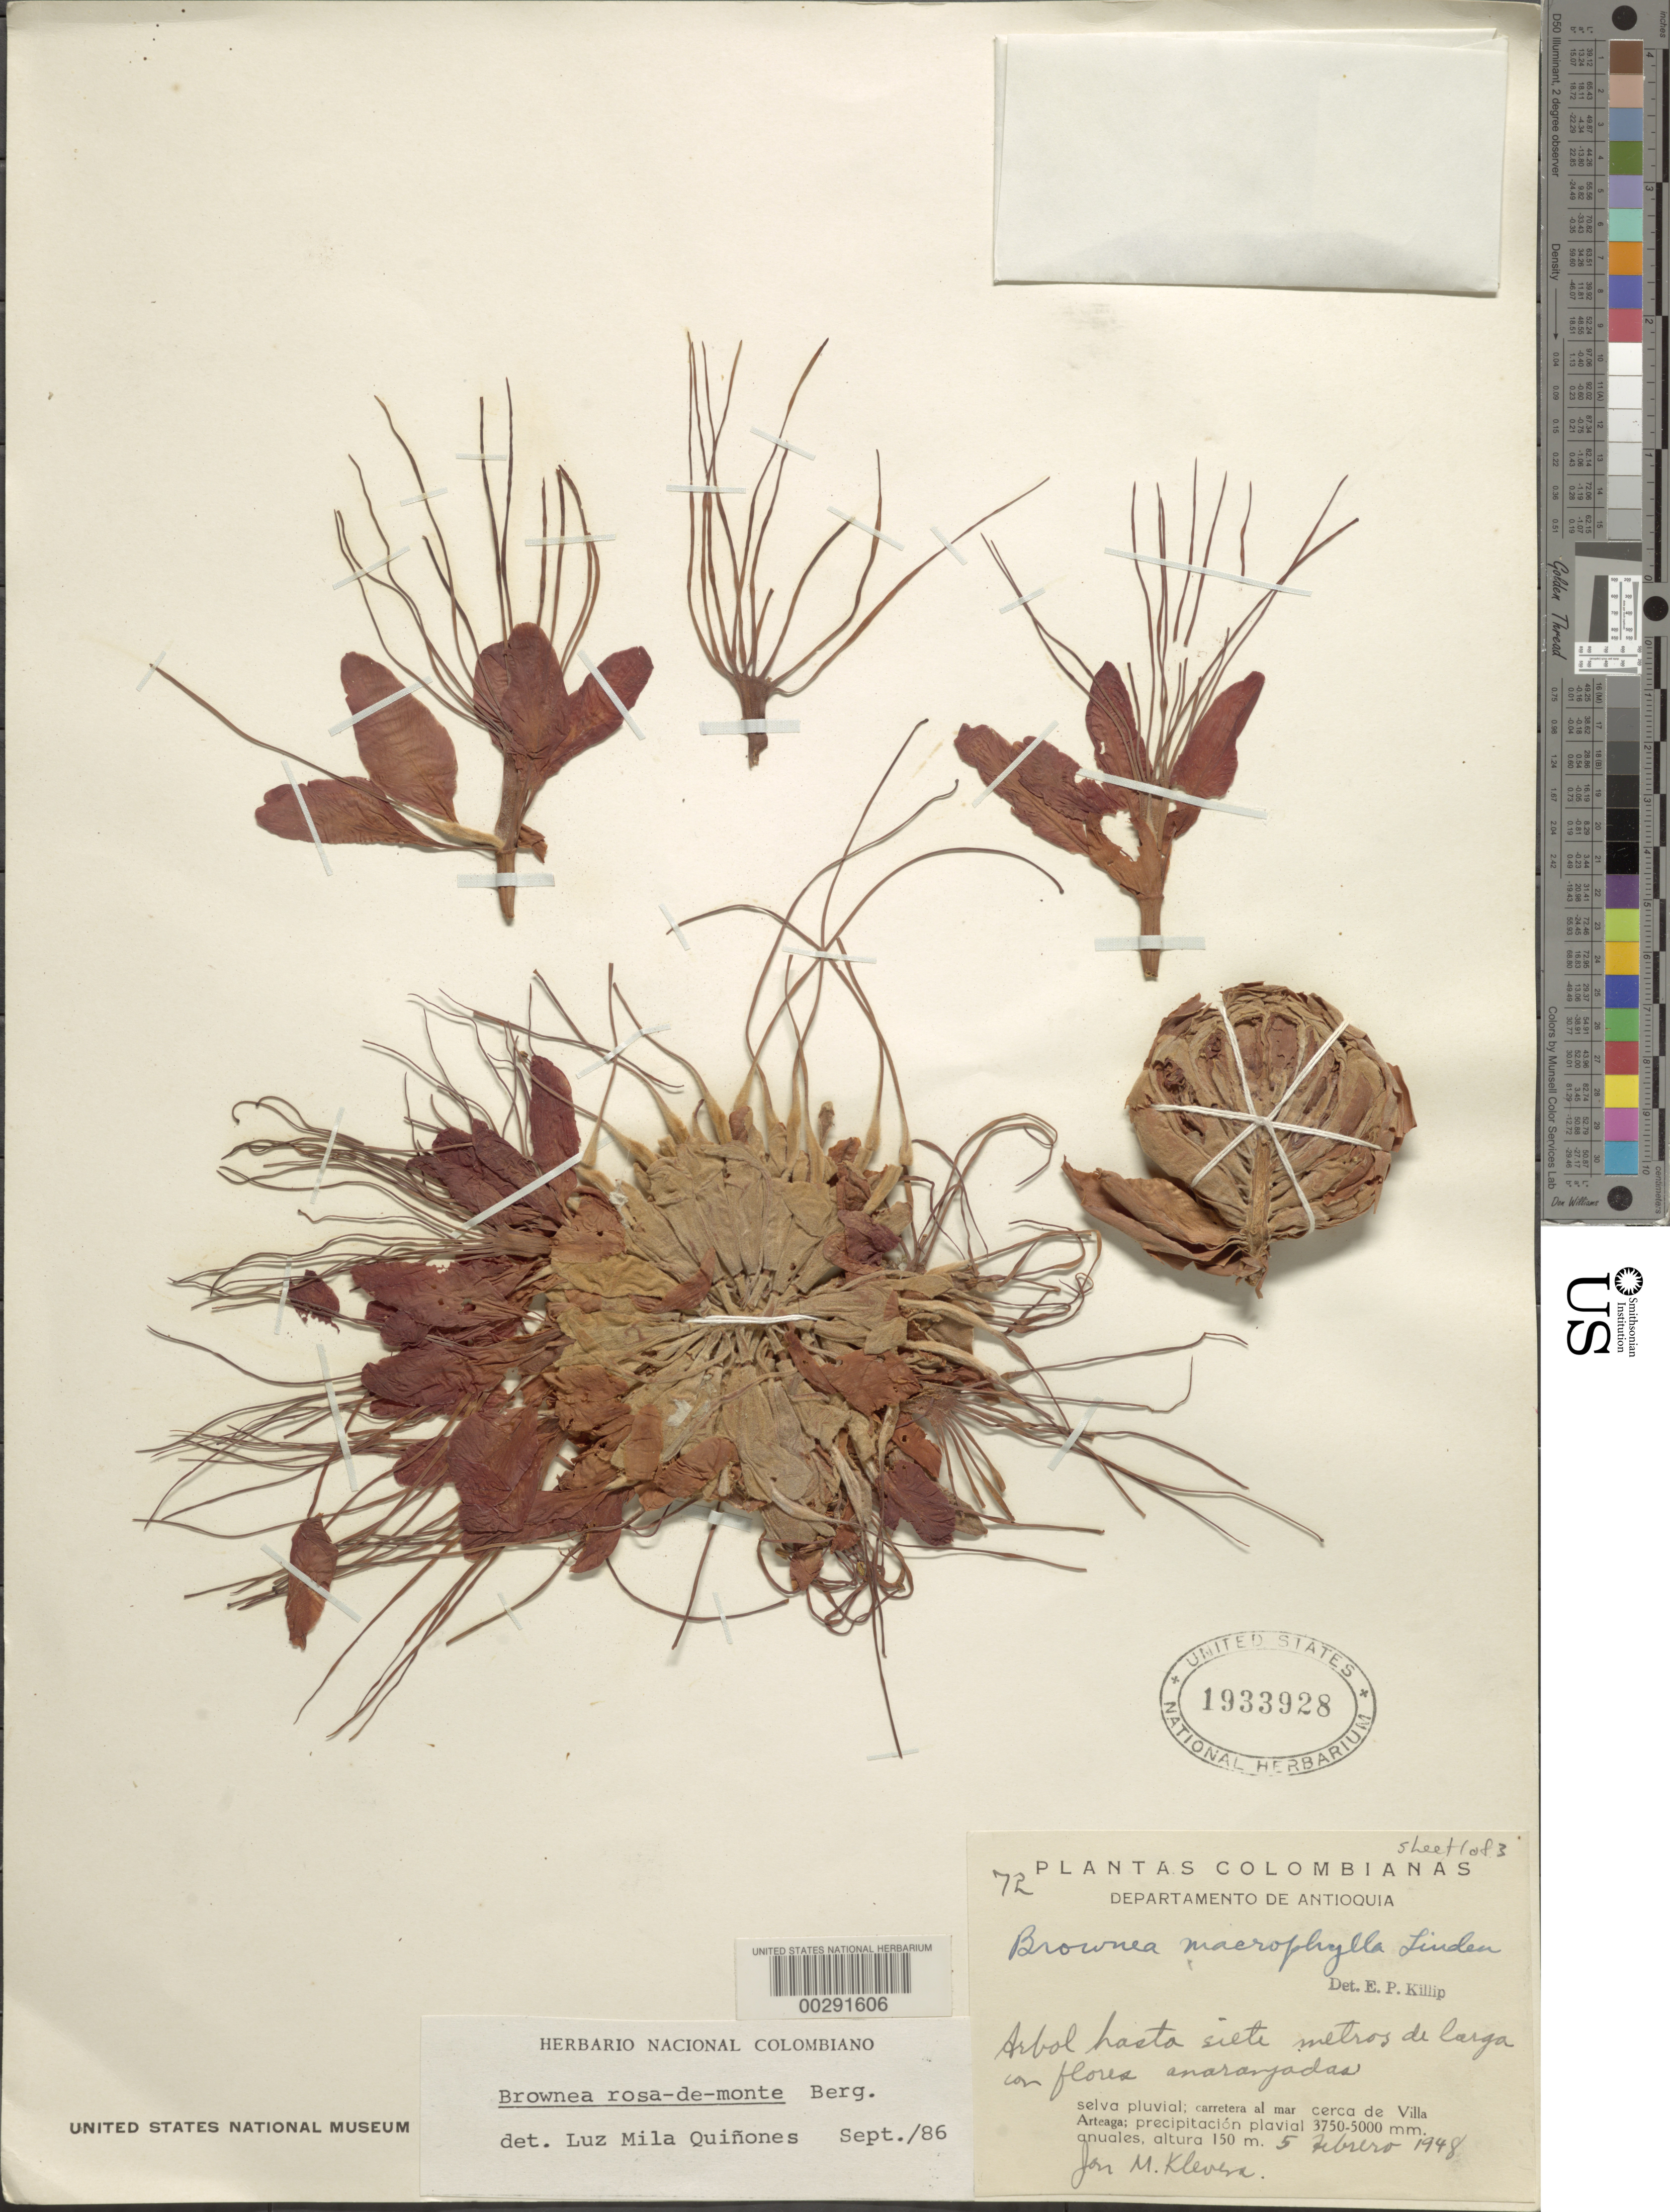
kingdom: Plantae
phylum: Tracheophyta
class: Magnoliopsida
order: Fabales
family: Fabaceae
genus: Brownea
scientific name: Brownea rosa-de-monte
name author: P.J. Bergius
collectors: J. Klevera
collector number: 72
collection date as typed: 05 Feb 1948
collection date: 1948-02-05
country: Colombia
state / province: Antioquia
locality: Carretera al Mar; around Villa Arteaga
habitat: Rain forest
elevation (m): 150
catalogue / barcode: US 1933928